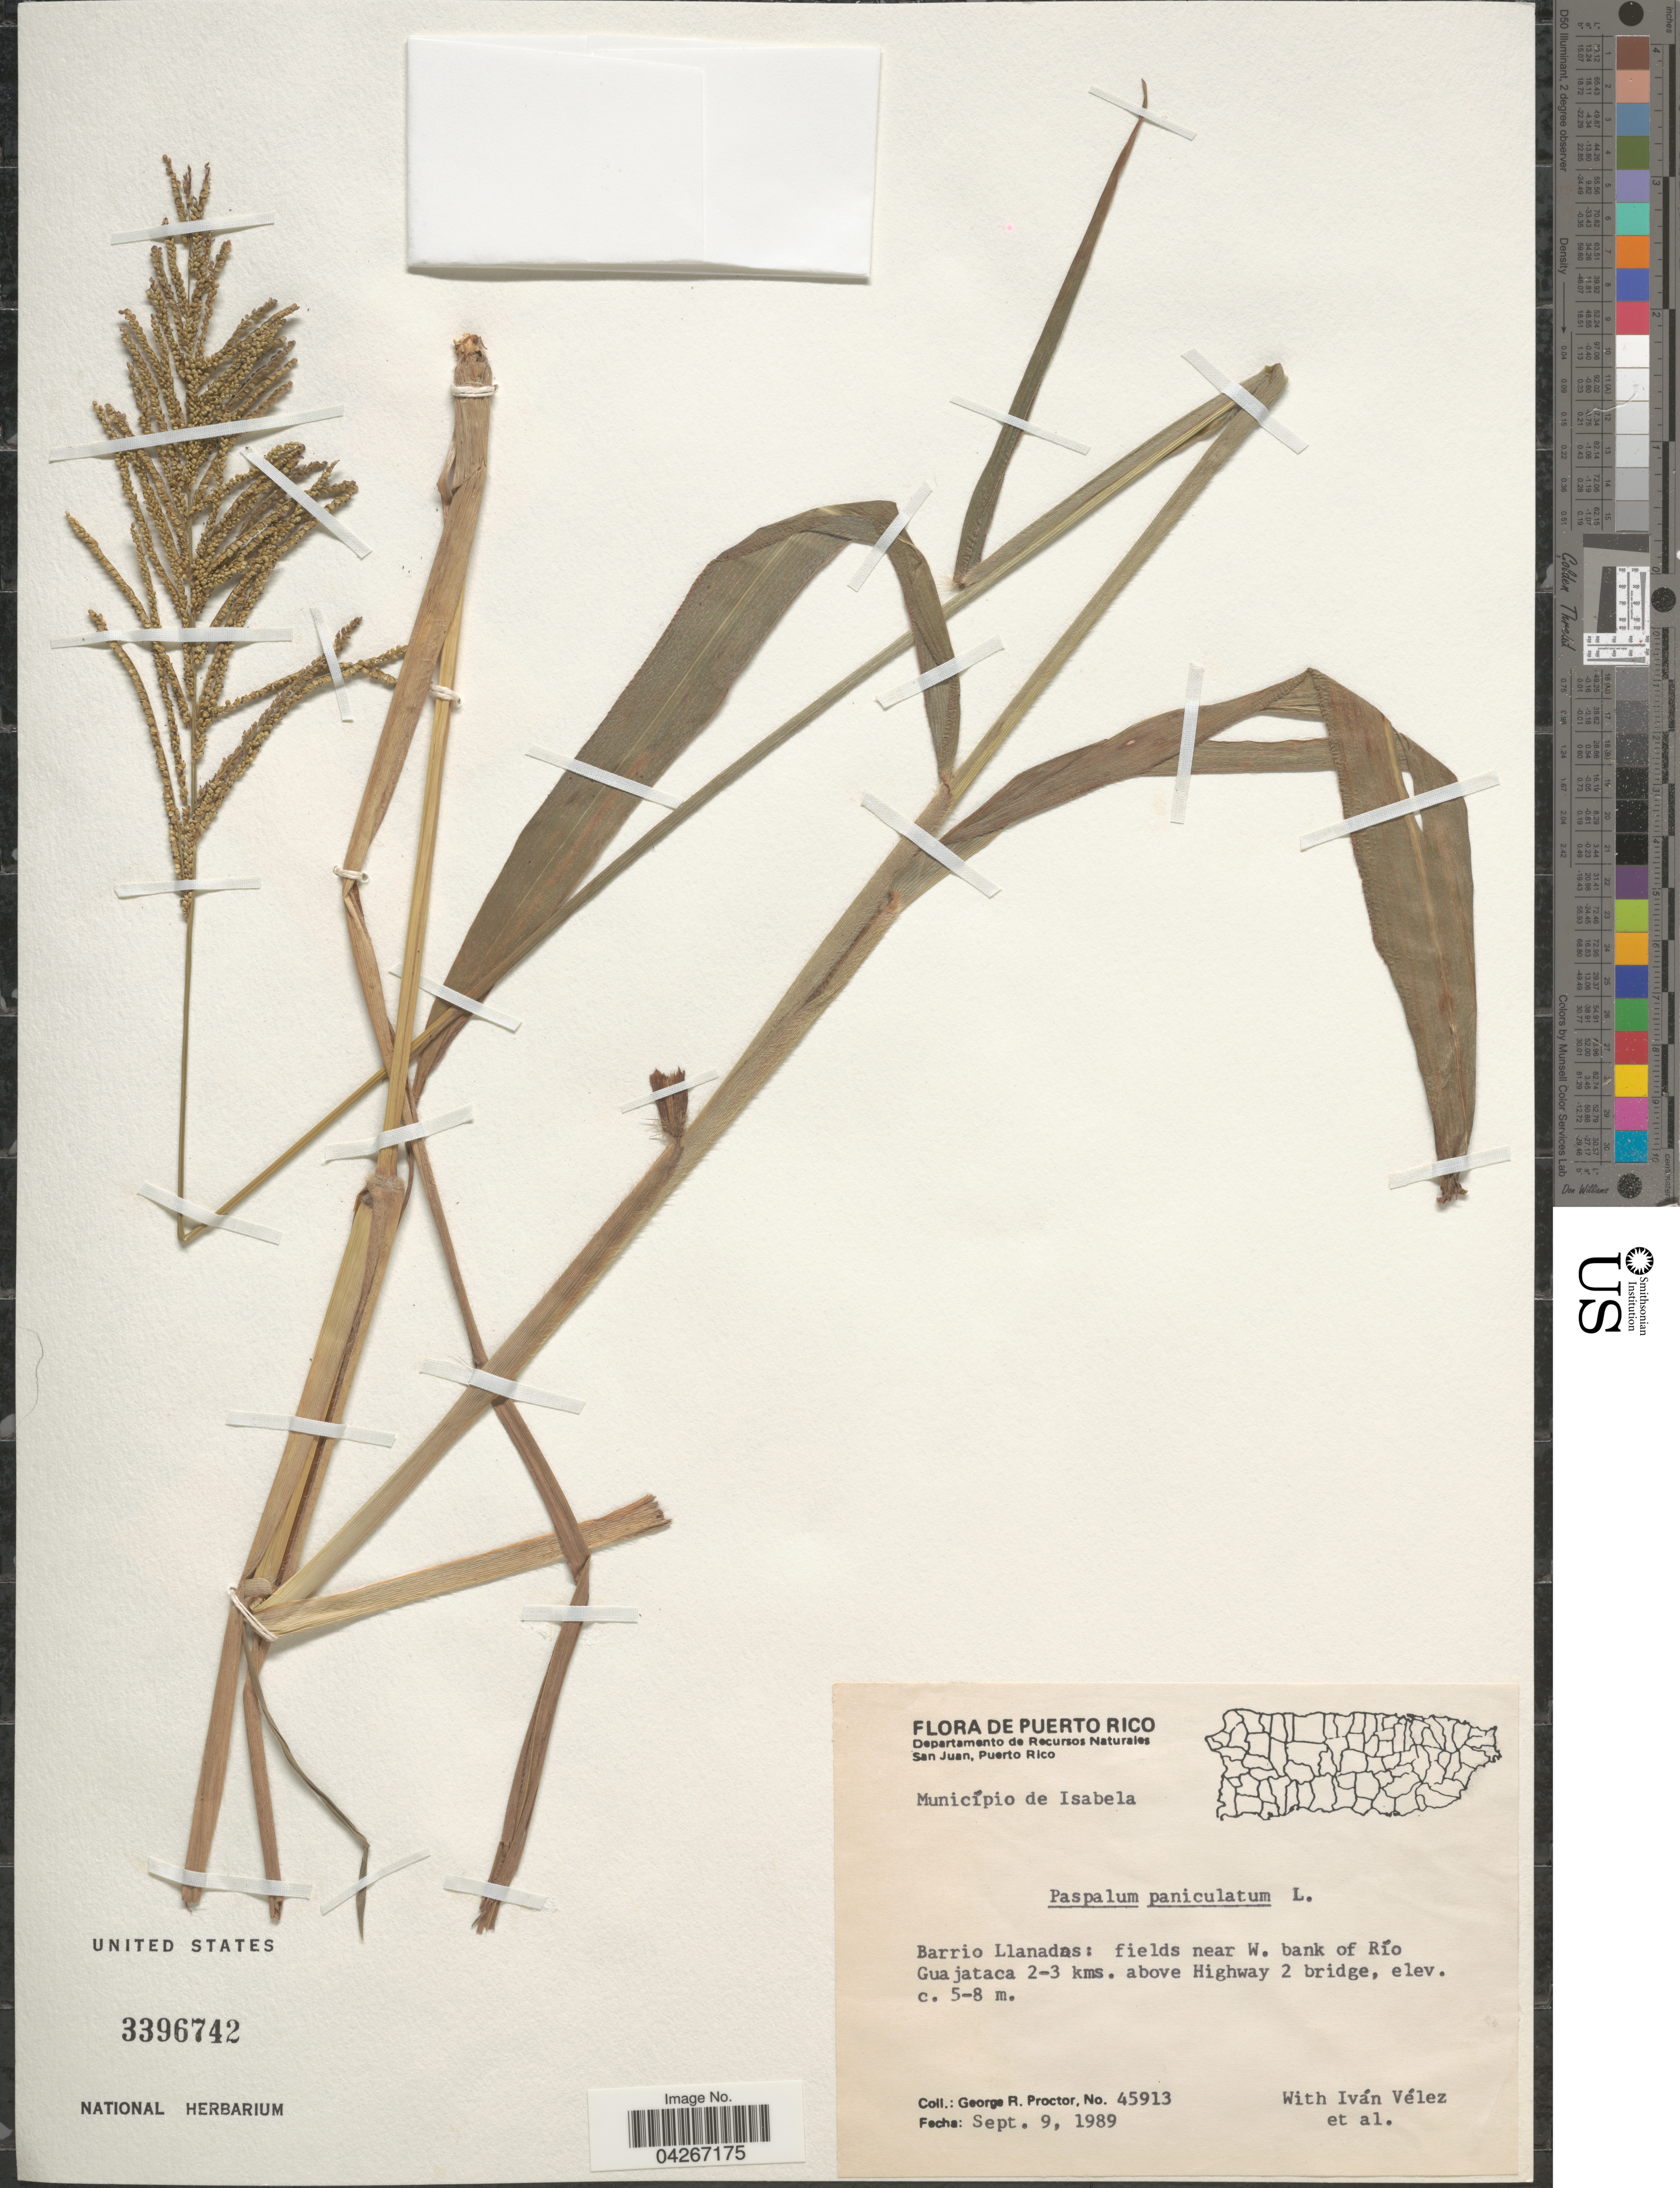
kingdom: Plantae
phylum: Tracheophyta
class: Liliopsida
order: Poales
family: Poaceae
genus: Paspalum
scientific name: Paspalum paniculatum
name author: L.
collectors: G. R. Proctor, I. Vélez & et al.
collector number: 45913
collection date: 1989-09-09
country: Puerto Rico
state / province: Isabela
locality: Município de Isabela. Barrio Llanadas: fields near W. bank of Río Guajataca 2-3 kms. above Highway 2 bridge.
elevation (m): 5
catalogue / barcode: US 3396742